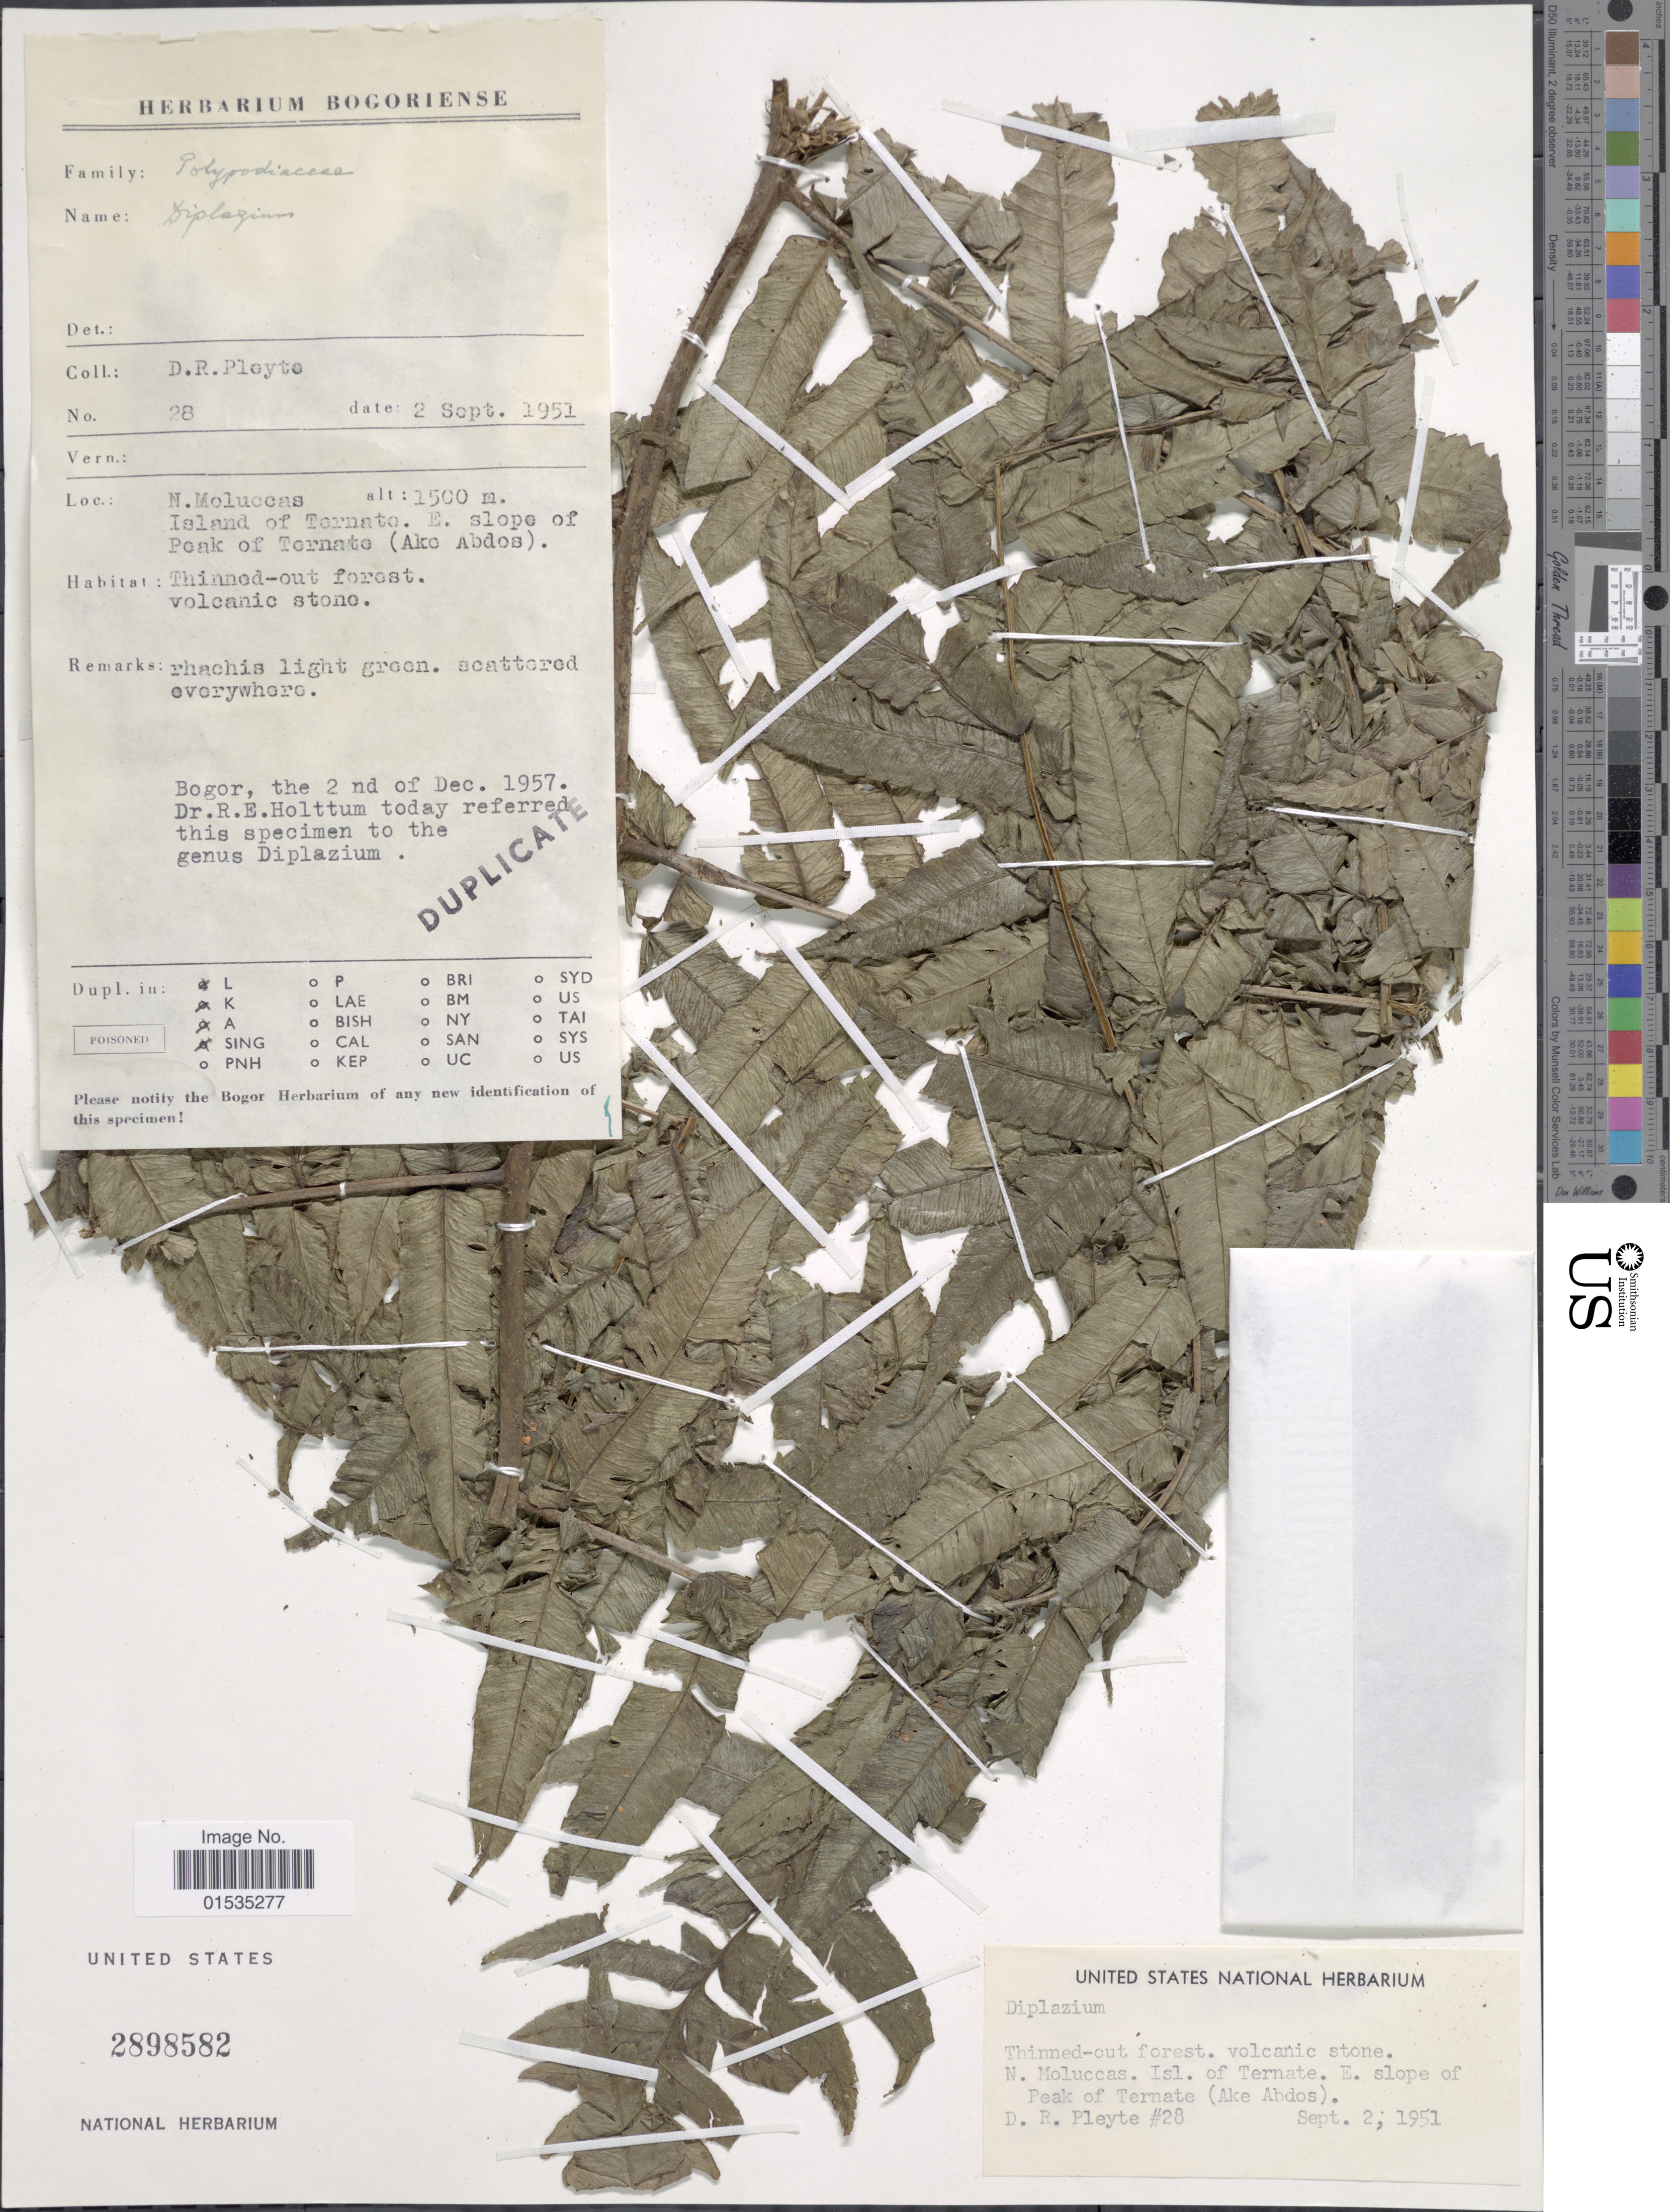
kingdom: Plantae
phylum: Tracheophyta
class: Polypodiopsida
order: Polypodiales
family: Athyriaceae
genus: Diplazium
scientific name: Diplazium sp.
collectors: D. Pleyte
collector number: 28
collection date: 1951-09-02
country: Indonesia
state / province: Maluku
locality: N. Moluccas, Island of Tornate, E. slope of Peak of Tornato (Ako Abdoa) [interpreted]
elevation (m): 1500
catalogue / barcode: US 2898582